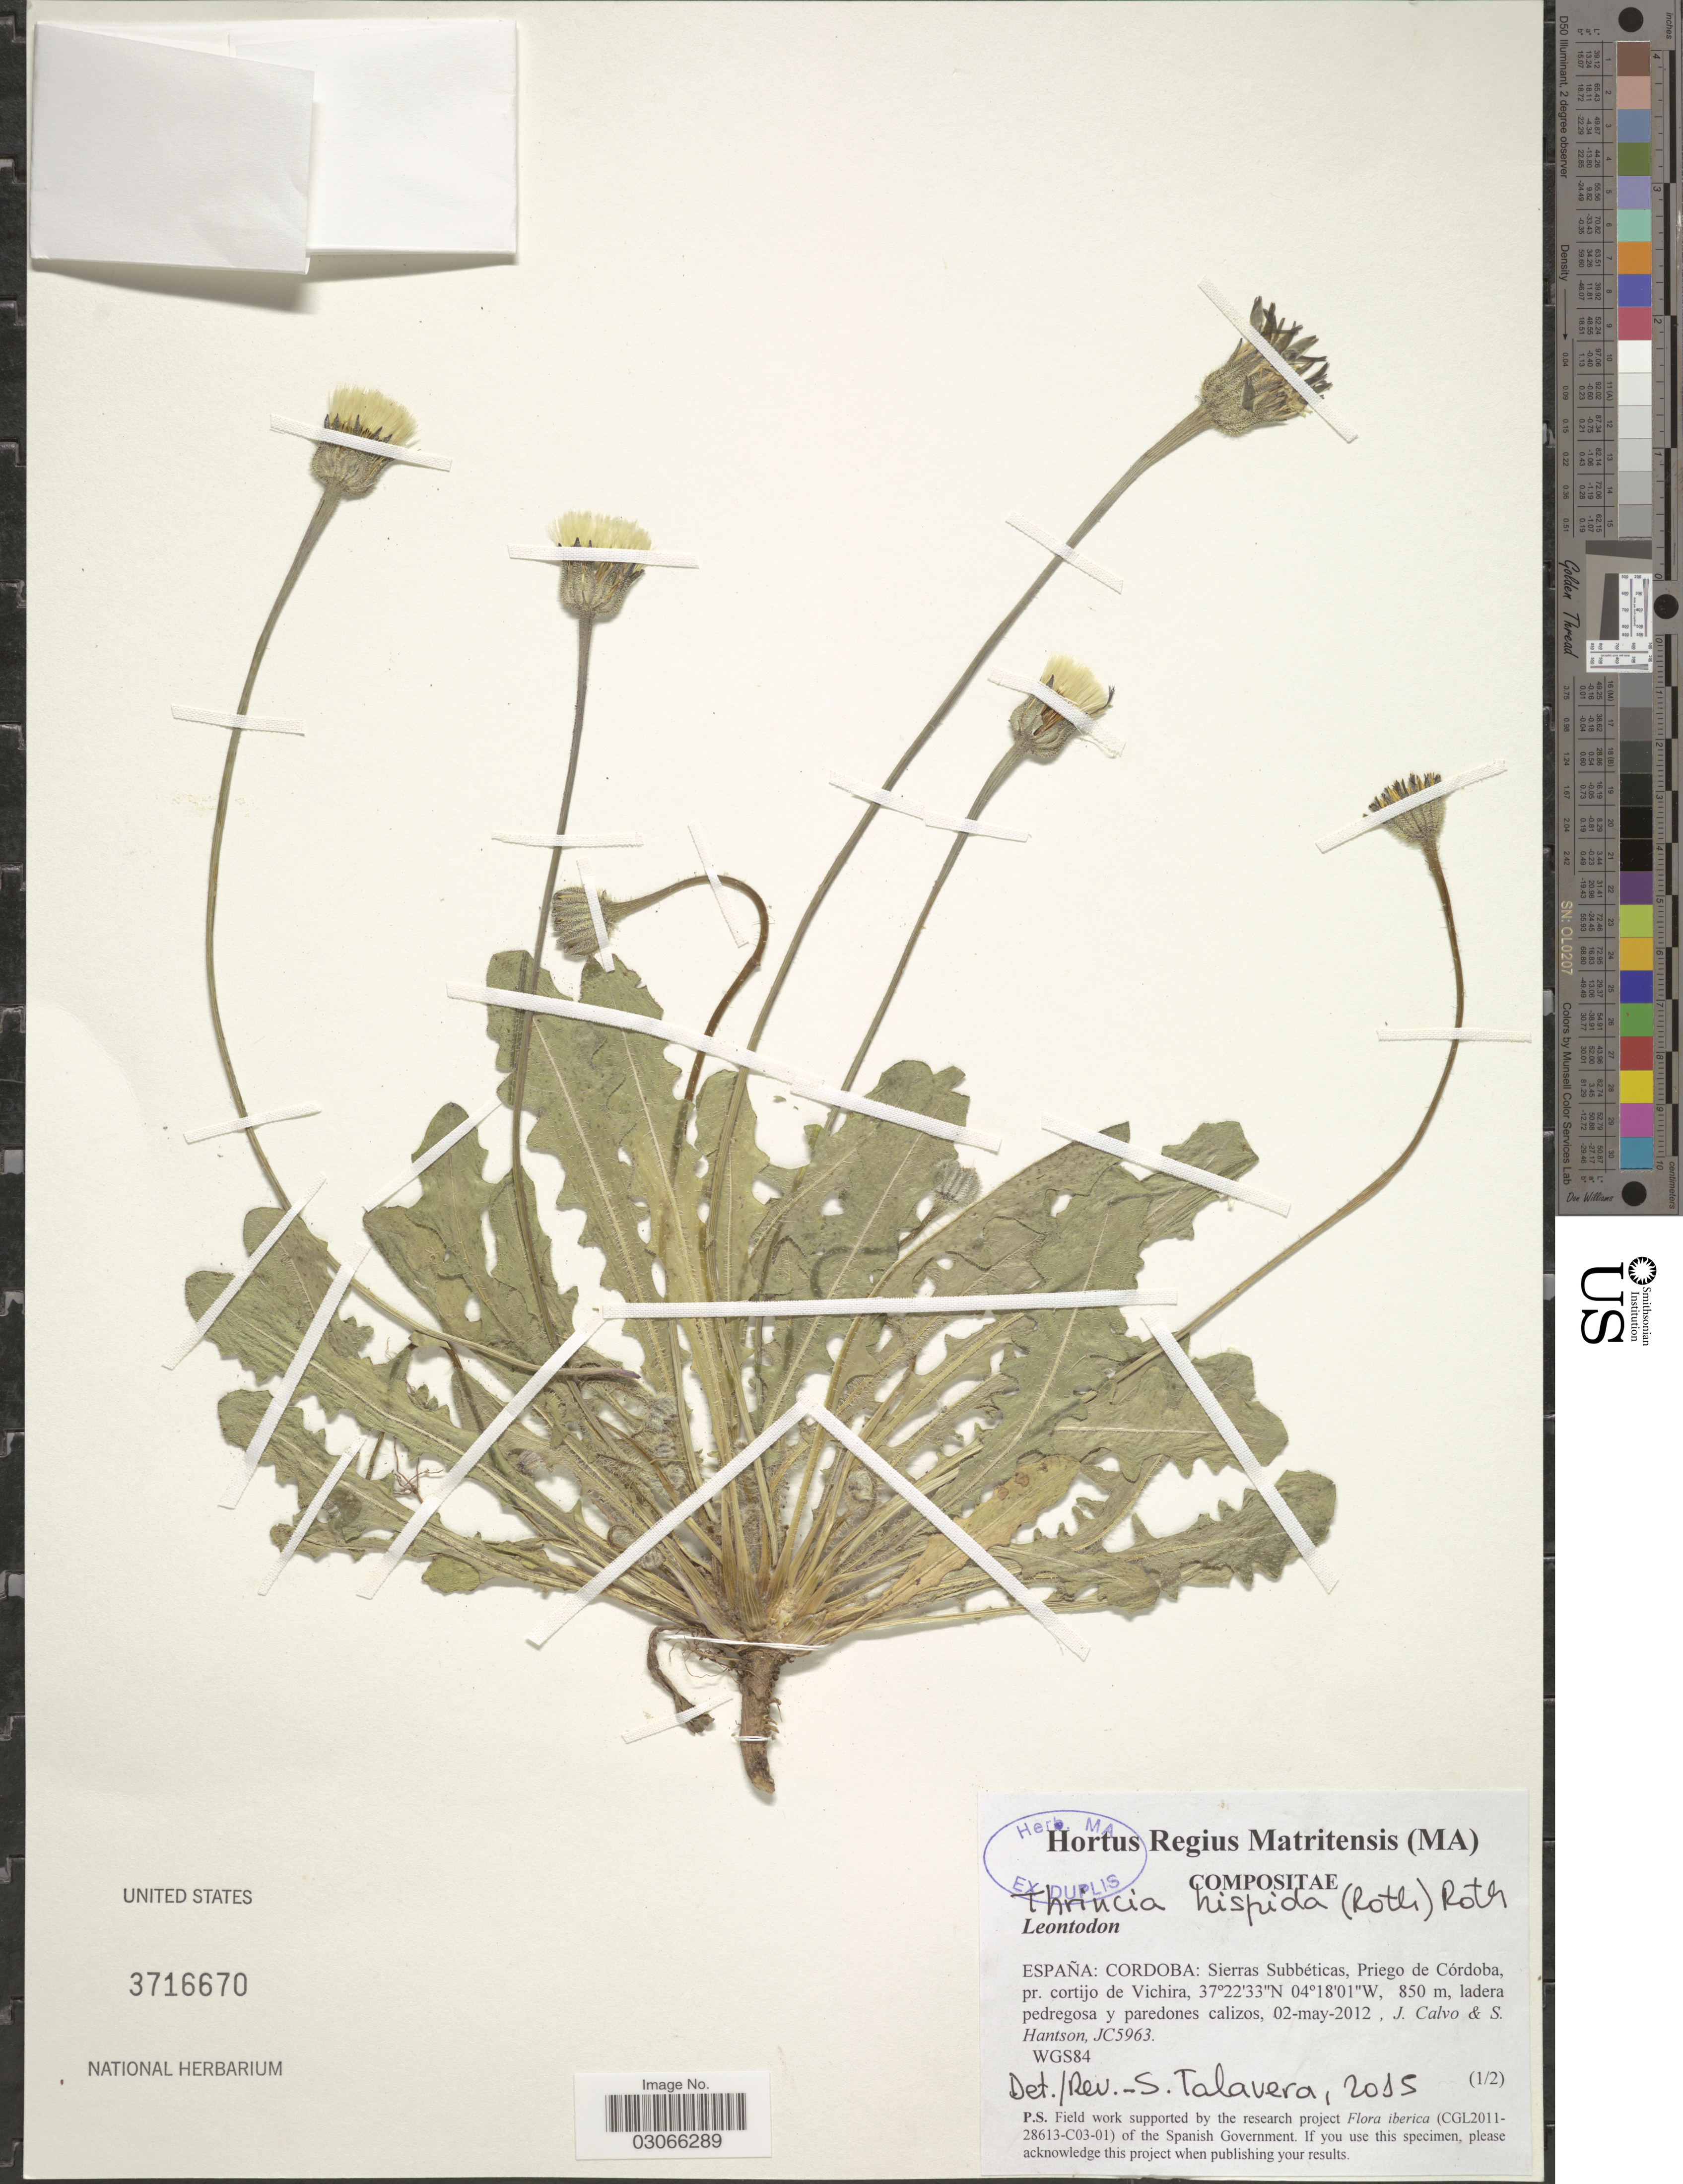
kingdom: Plantae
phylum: Tracheophyta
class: Magnoliopsida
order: Asterales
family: Asteraceae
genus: Thrincia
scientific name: Thrincia hispida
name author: (A. Roth) A. Roth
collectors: J. Calvo & S. Hantson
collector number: JC5963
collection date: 2012-05-02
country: Spain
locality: Cordoba: Sierras Subbéticas, Priego de Córdoba, pr. cortijo de Vichira. WGS84.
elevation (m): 850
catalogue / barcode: US 3716670